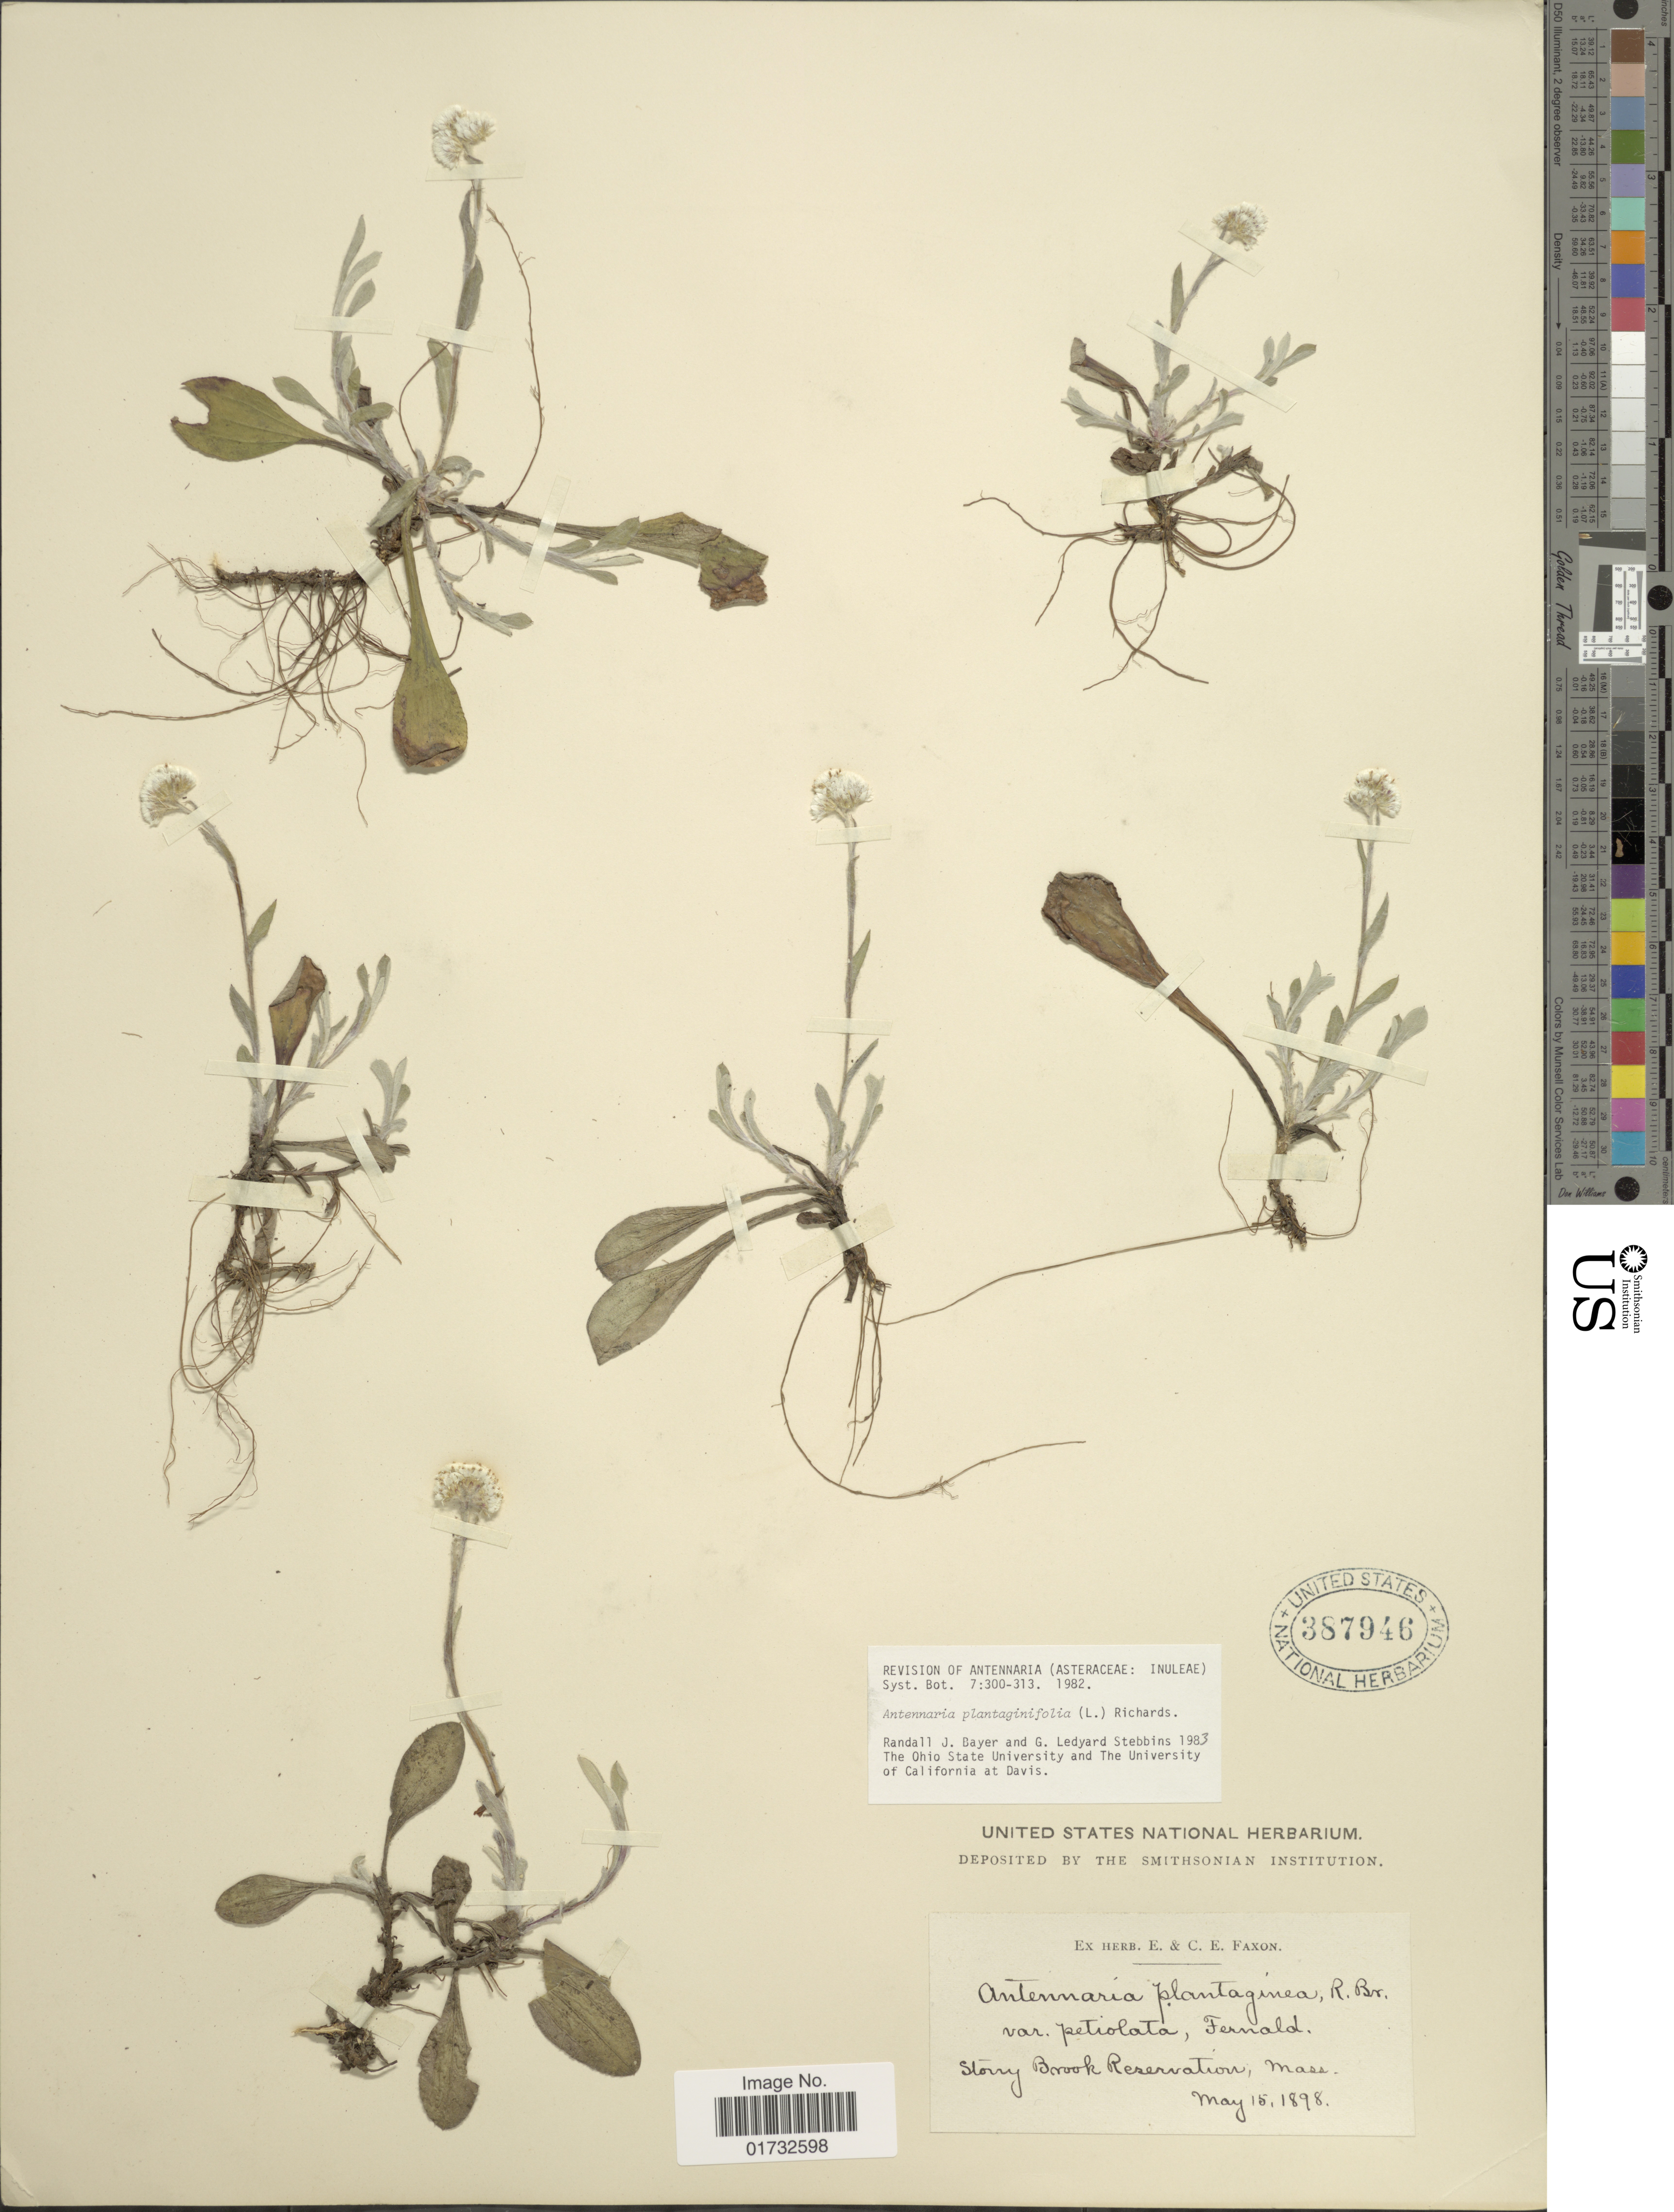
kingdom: Plantae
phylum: Tracheophyta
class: Magnoliopsida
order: Asterales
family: Asteraceae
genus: Antennaria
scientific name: Antennaria plantaginifolia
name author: (L.) Richardson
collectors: ex herb. E. & C.E. Faxon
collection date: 1898-05-15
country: United States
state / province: Massachusetts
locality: Stony Brook Reservation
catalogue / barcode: US 387946